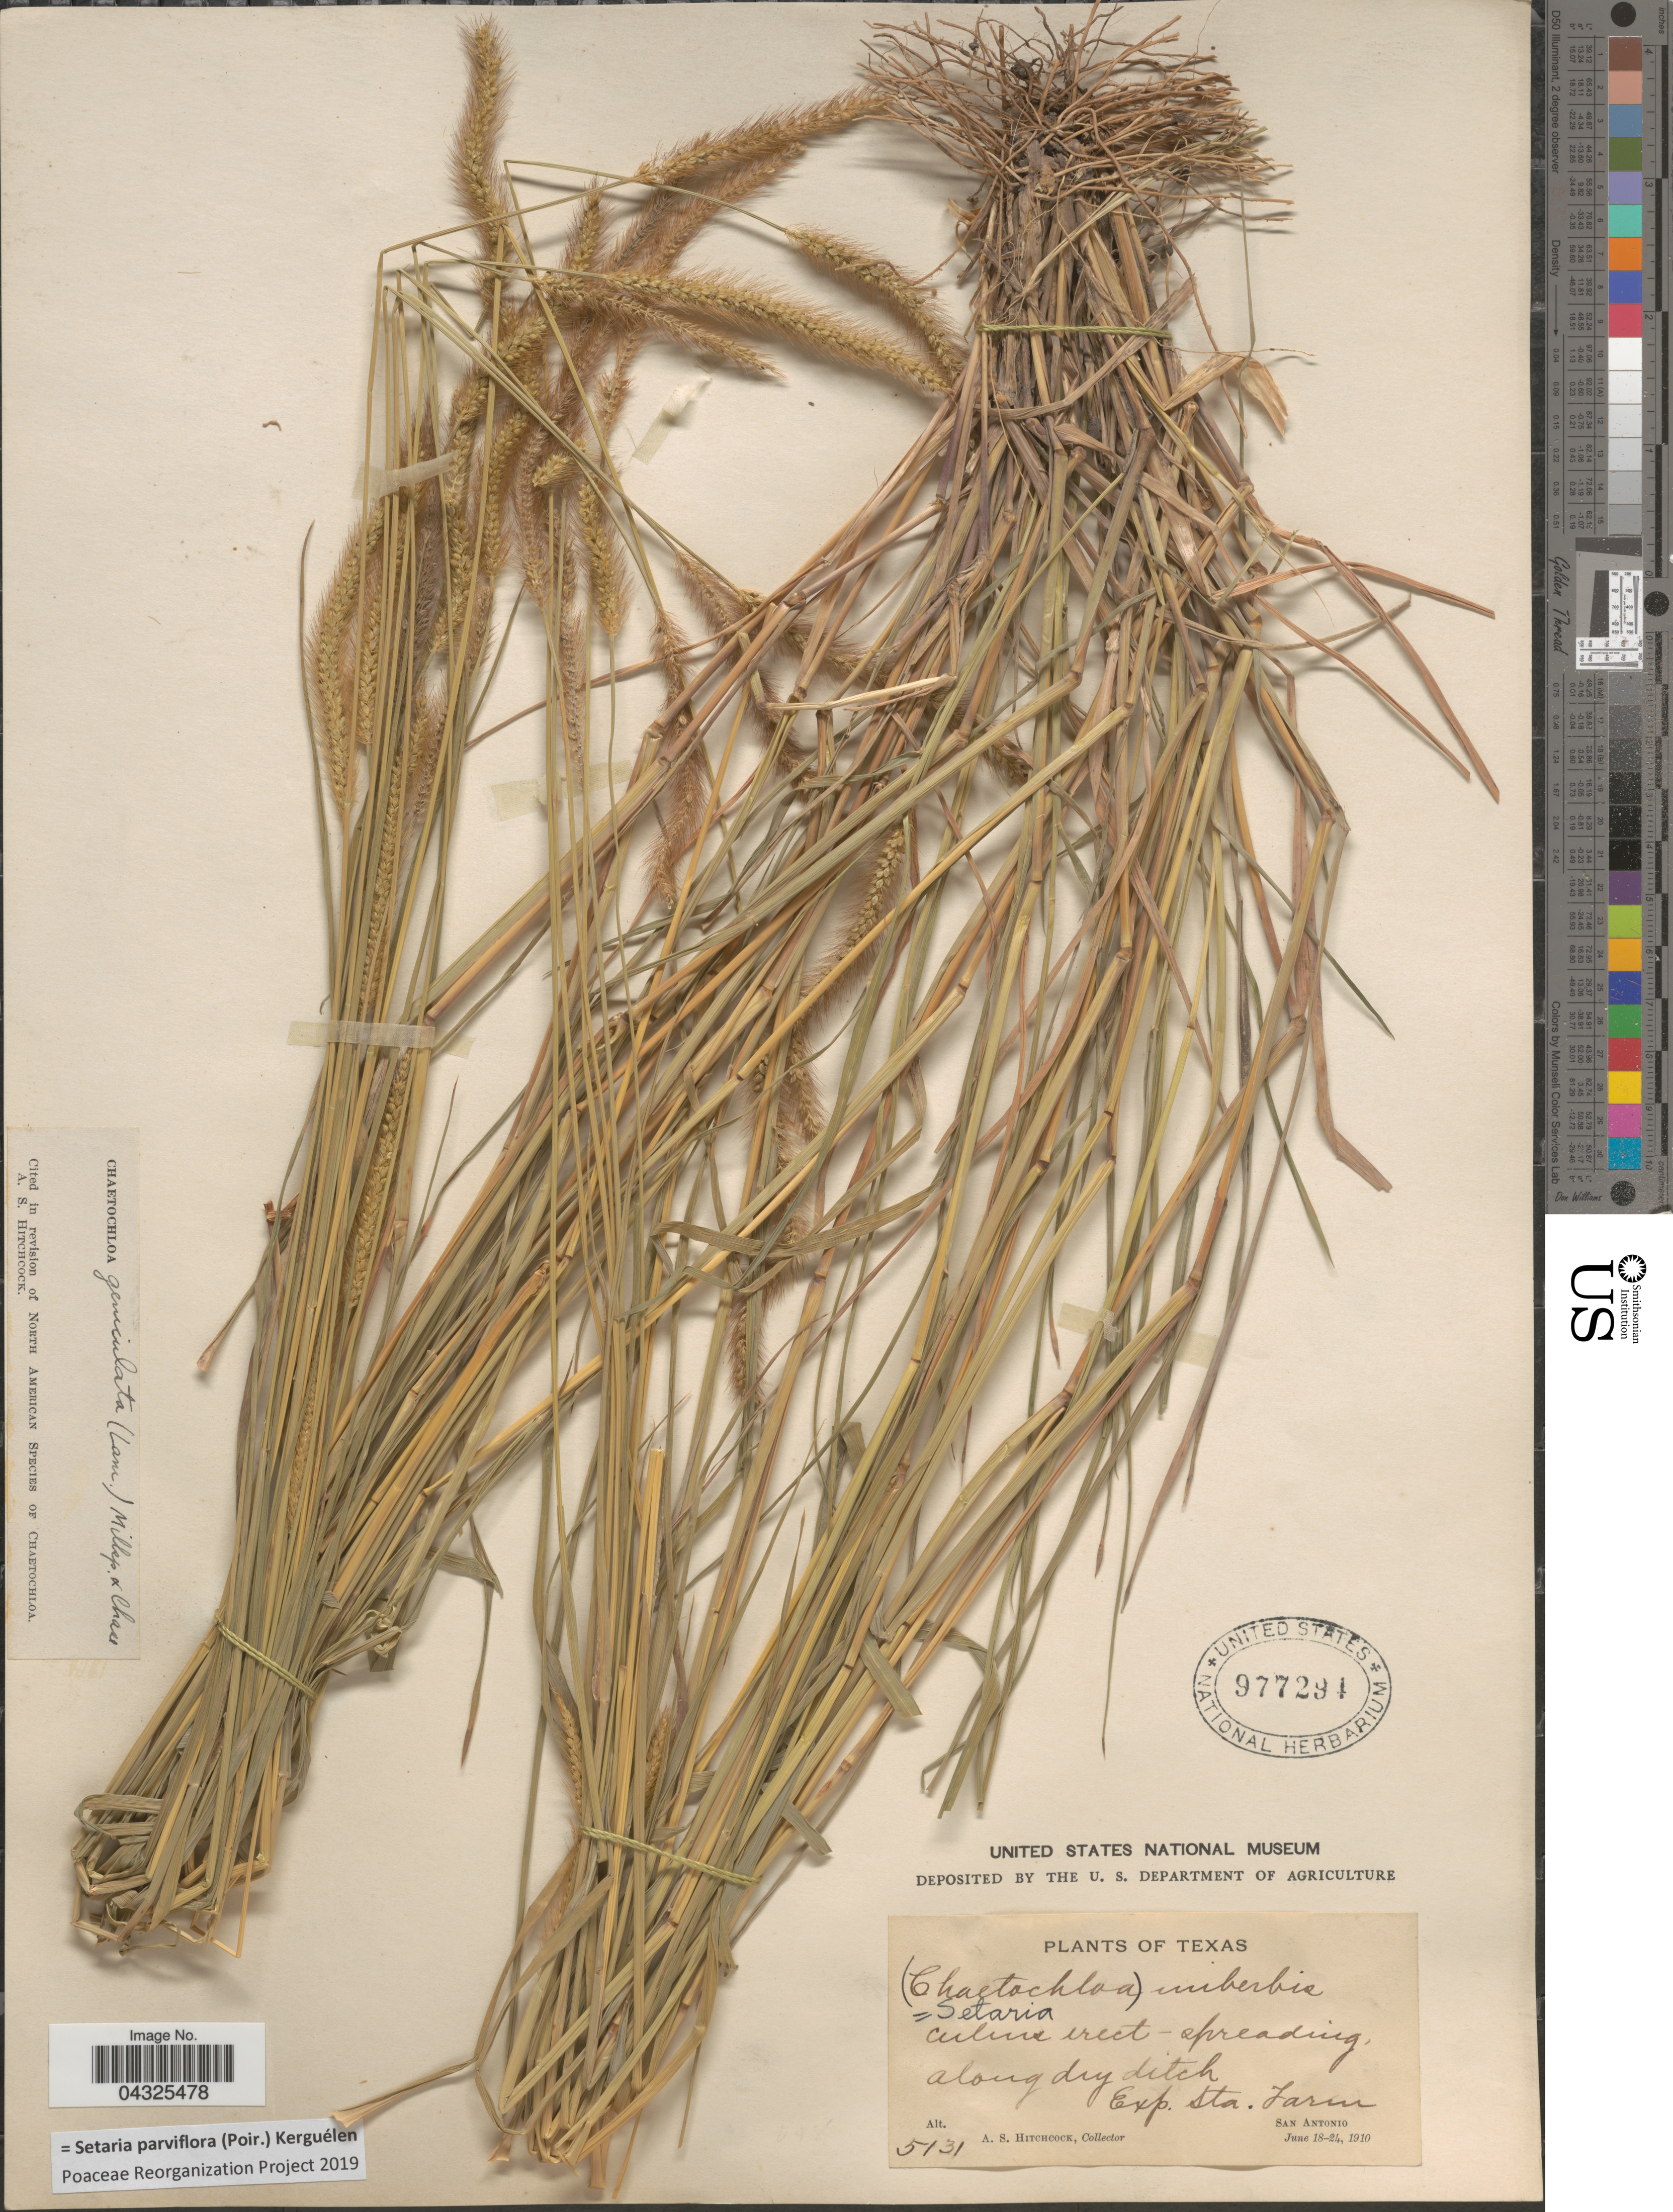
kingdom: Plantae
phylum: Tracheophyta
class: Liliopsida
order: Poales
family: Poaceae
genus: Setaria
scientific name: Setaria parviflora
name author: (Poir.) Kerguélen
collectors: A. S. Hitchcock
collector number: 5131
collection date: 1910-06-18/1910-06-24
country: United States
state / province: Texas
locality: Exp. Sta. Farm. San Antonio.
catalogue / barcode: US 977294